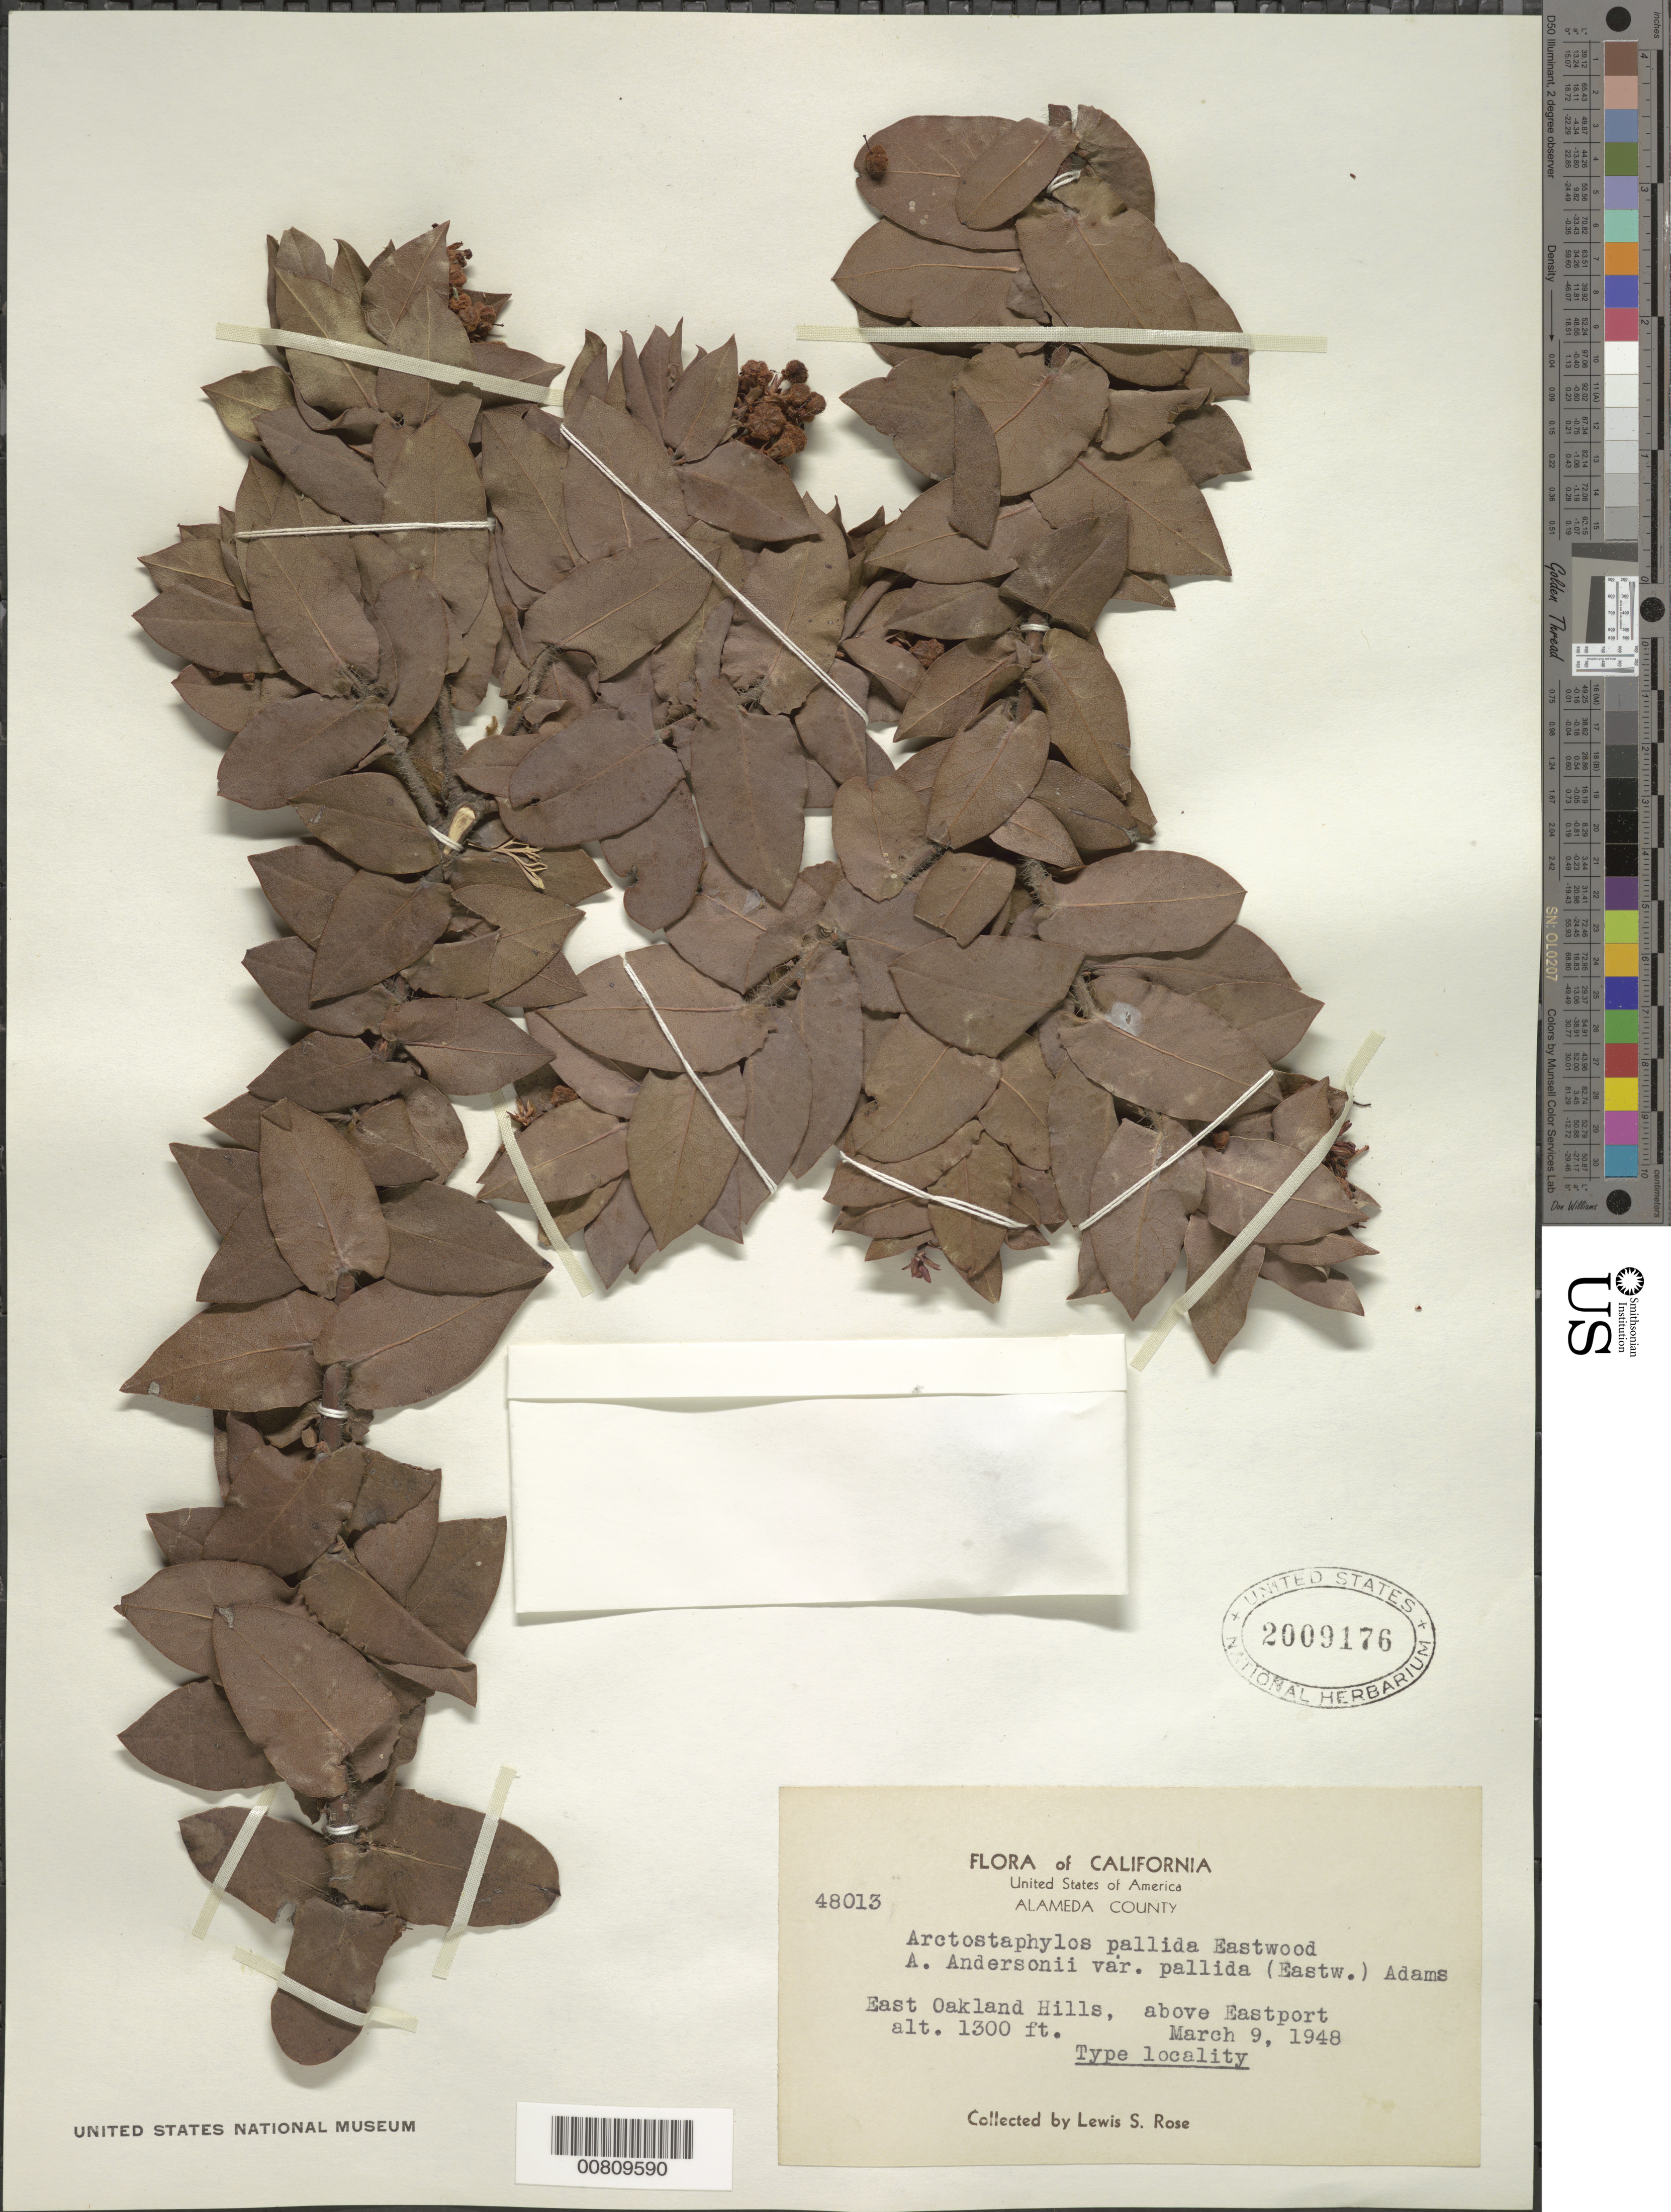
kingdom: Plantae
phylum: Tracheophyta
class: Magnoliopsida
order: Ericales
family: Ericaceae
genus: Arctostaphylos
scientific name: Arctostaphylos pallida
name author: Eastw.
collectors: L. S. Rose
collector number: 48013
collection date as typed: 09 Mar 1948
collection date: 1948-03-09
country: United States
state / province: California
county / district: Alameda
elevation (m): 396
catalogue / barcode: US 2009176